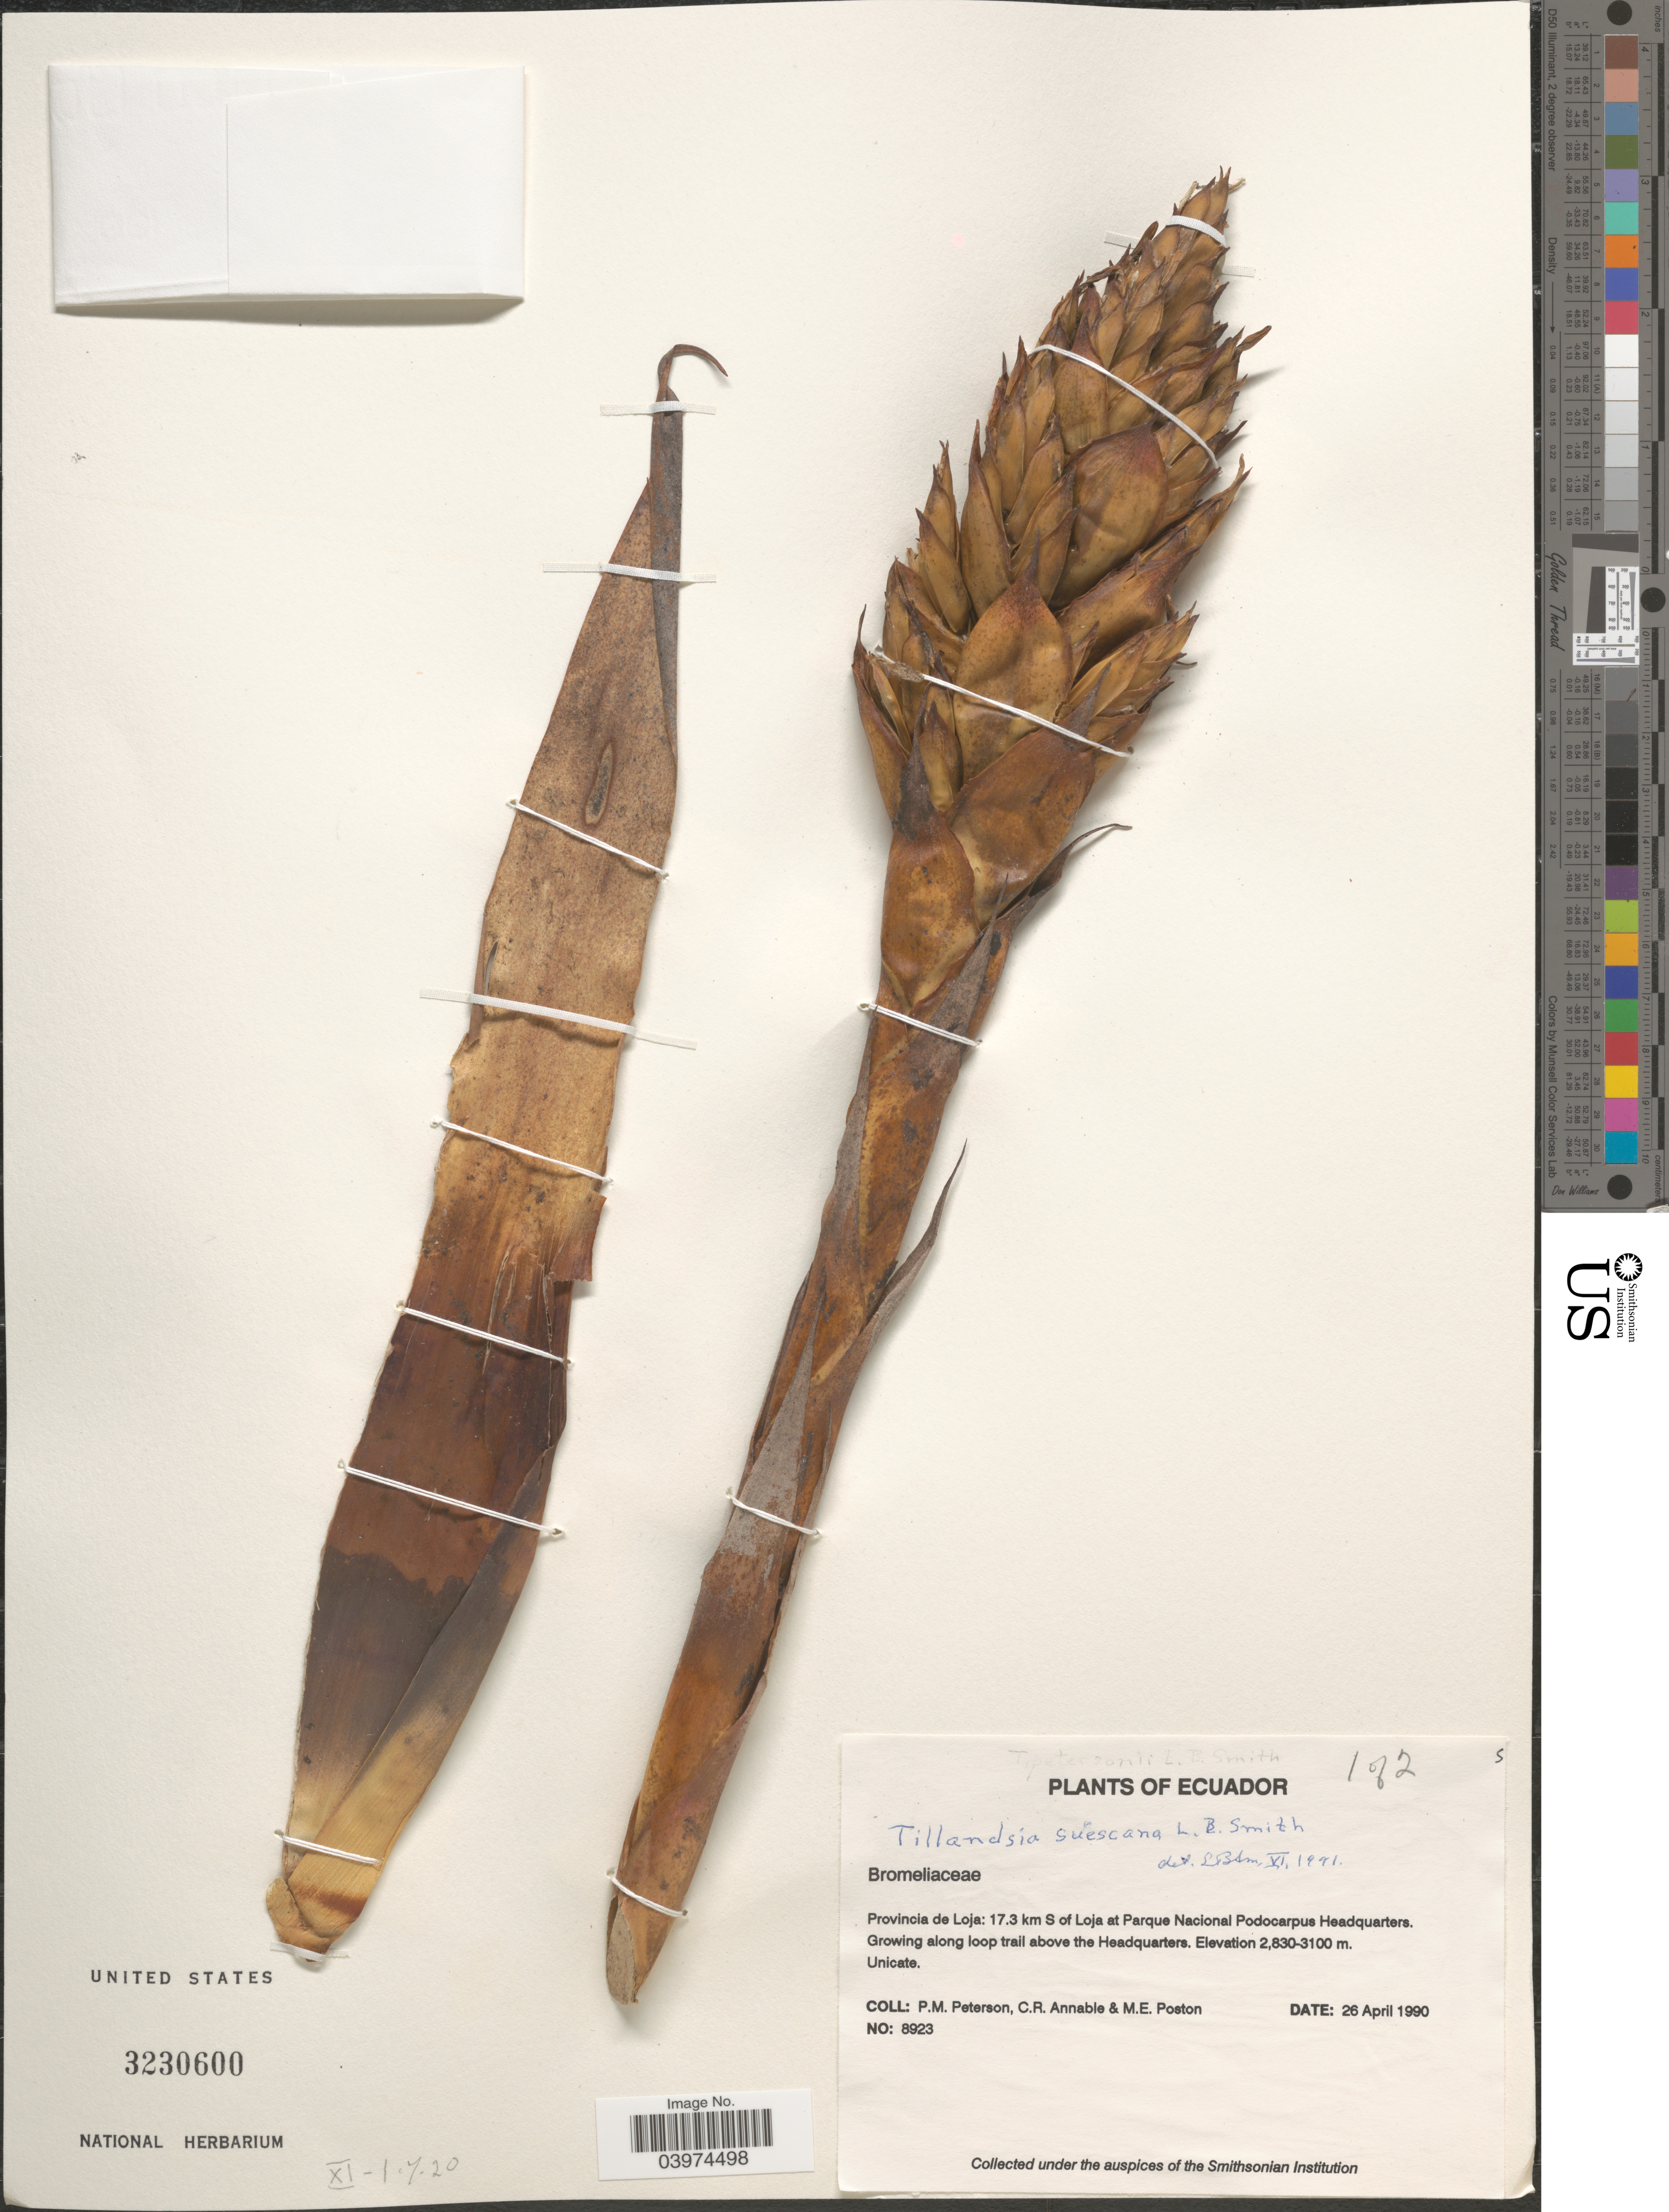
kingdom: Plantae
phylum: Tracheophyta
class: Liliopsida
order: Poales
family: Bromeliaceae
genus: Tillandsia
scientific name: Tillandsia suescana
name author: L.B. Sm.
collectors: P. M. Peterson, C. R. Annable & M. Poston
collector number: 8923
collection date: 1990-04-26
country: Ecuador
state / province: Loja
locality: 17.3 km S of Loja at Parque Nacional Podocarpus Headquarters. Growing along loop trail above the Headquarters.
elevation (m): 2830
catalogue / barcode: US 3230600